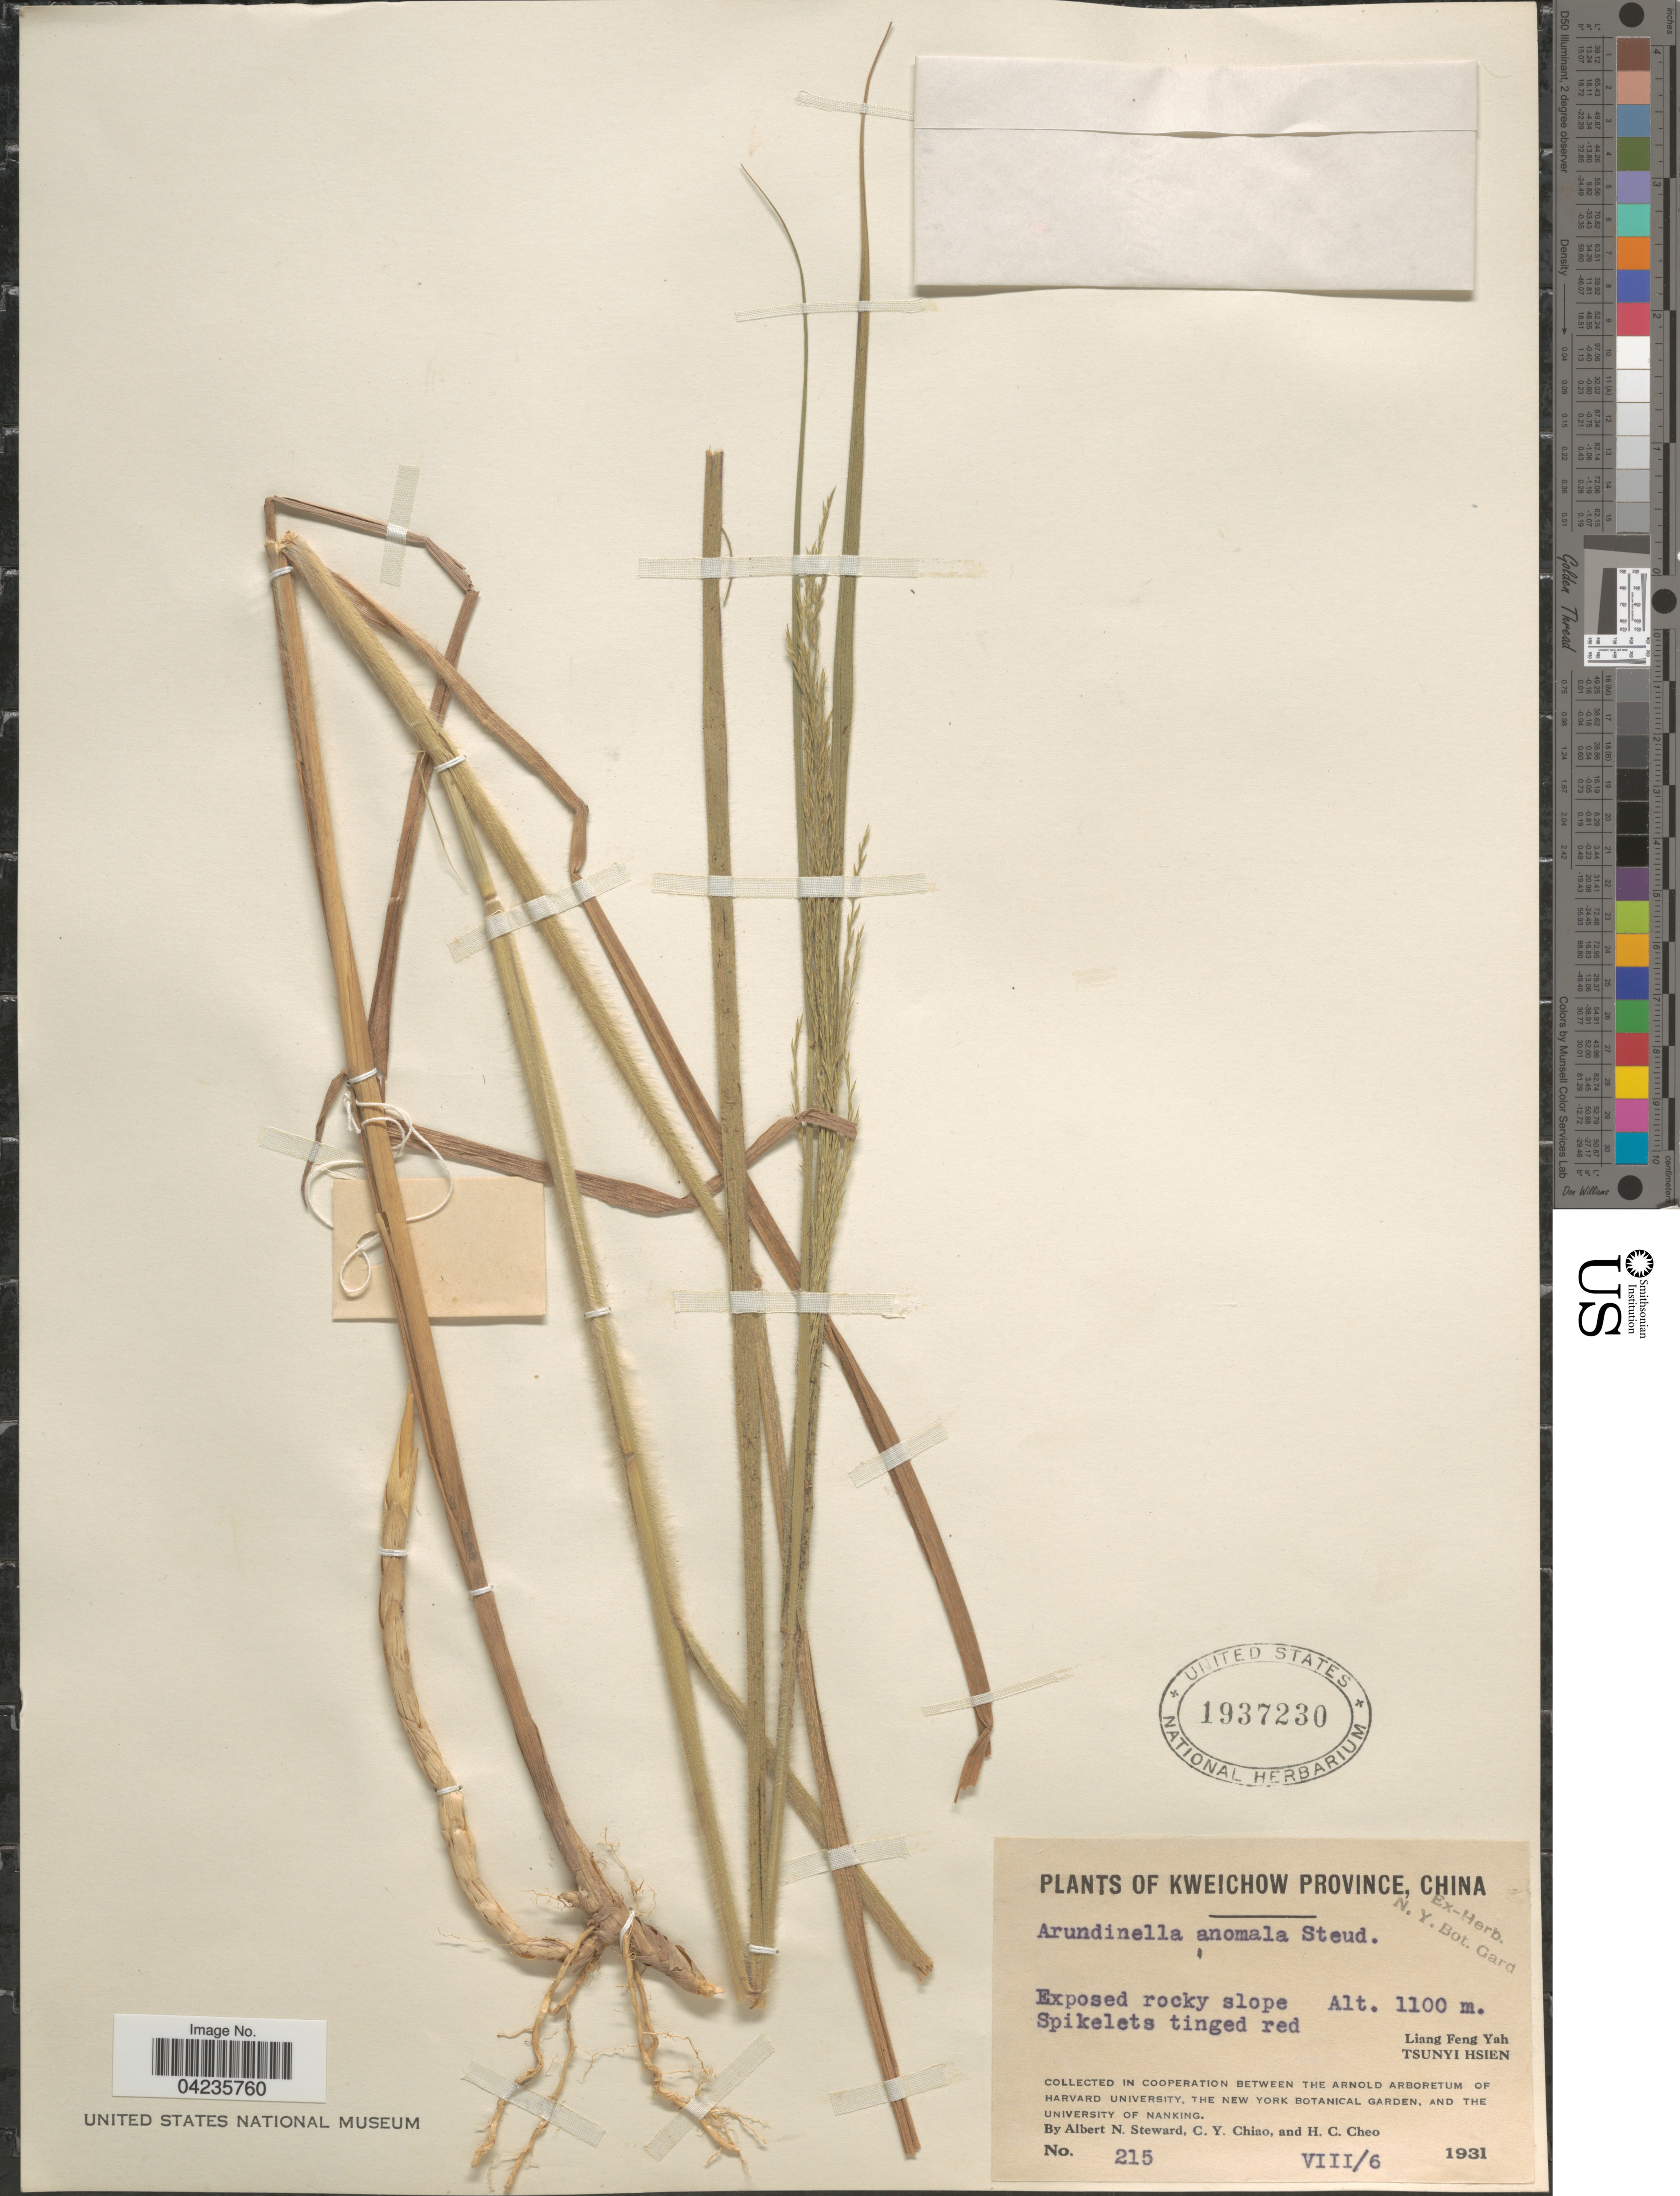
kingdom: Plantae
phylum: Tracheophyta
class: Liliopsida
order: Poales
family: Poaceae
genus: Arundinella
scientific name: Arundinella hirta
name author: (Thunb.) Tanaka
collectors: A. N. Steward, C. Y. Chiao & H. Cheo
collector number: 215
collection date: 1931-08-06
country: China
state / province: Guizhou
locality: Kweichow Province. Liang Feng Yah. Tsunyi Hsien.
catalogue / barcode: US 1937230